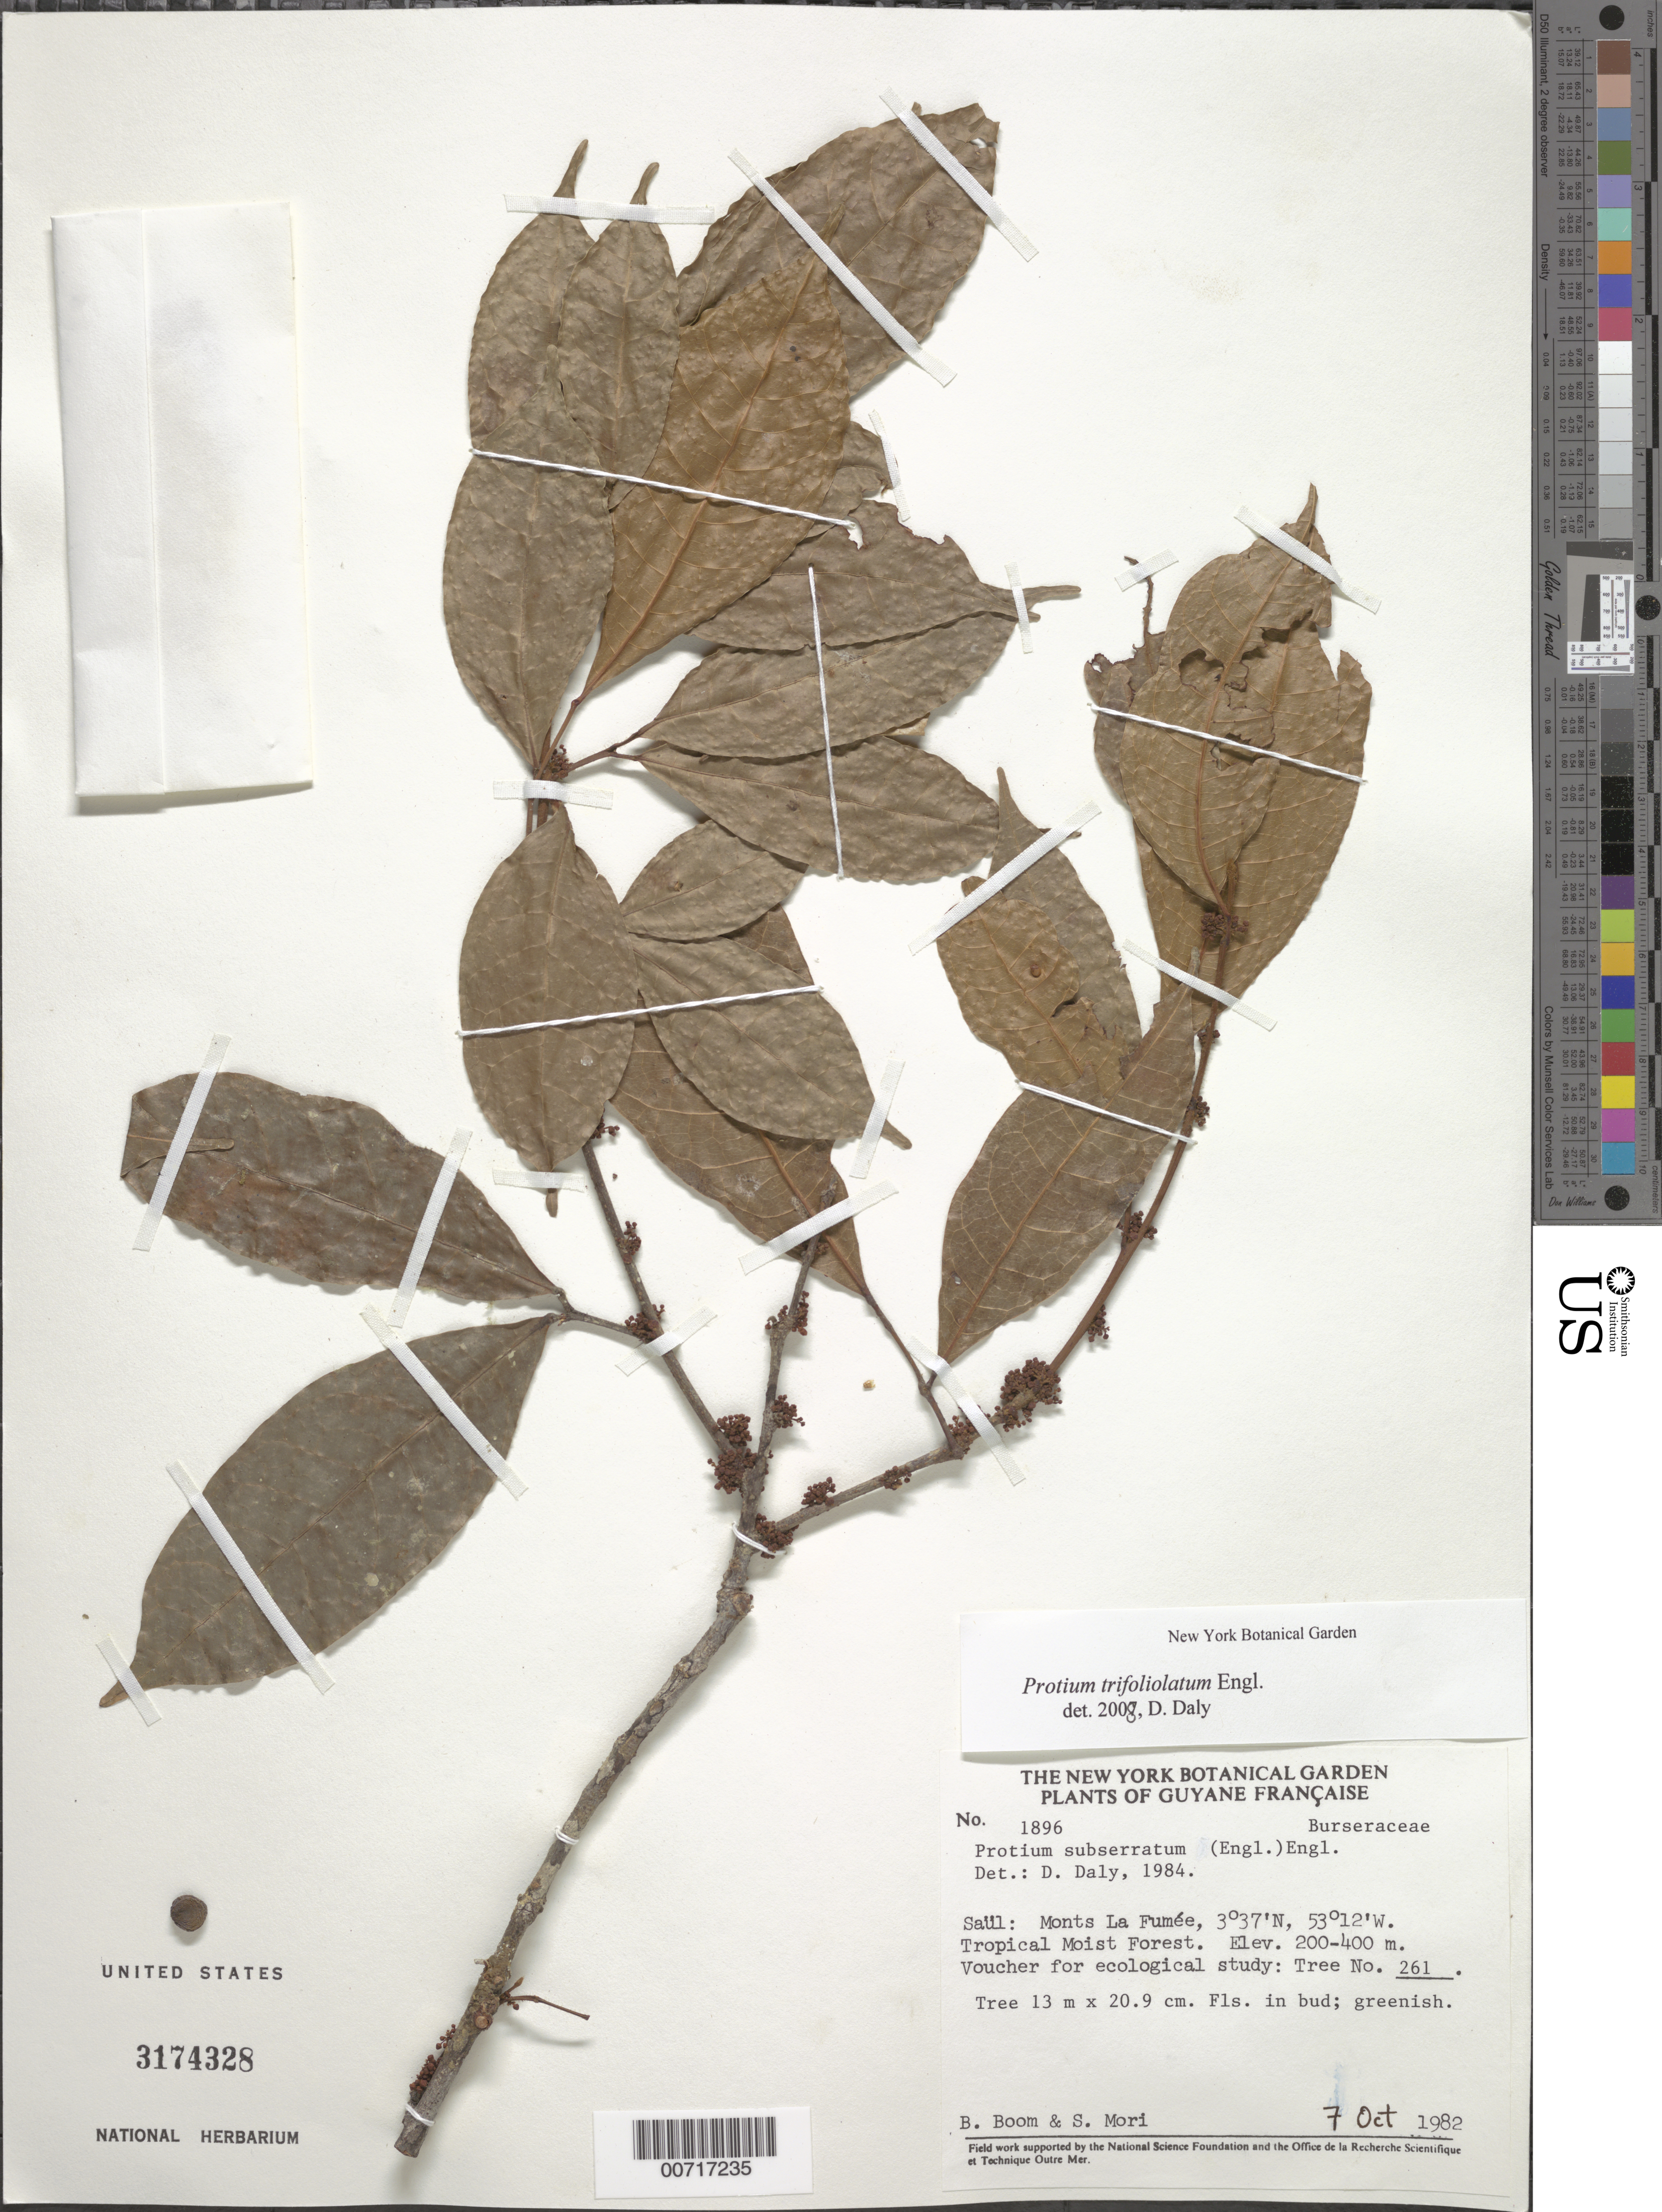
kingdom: Plantae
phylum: Tracheophyta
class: Magnoliopsida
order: Sapindales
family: Burseraceae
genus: Protium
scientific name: Protium trifoliolatum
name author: Engl.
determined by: Daly, D. C.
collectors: B. M. Boom & S. Mori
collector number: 1896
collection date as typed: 7-Oct-82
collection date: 1982-10-07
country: French Guiana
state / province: Saint-Laurent-du-Maroni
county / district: Saül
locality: Monts La Fumée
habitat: Tropical moist forest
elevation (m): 200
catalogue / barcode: US 3174328